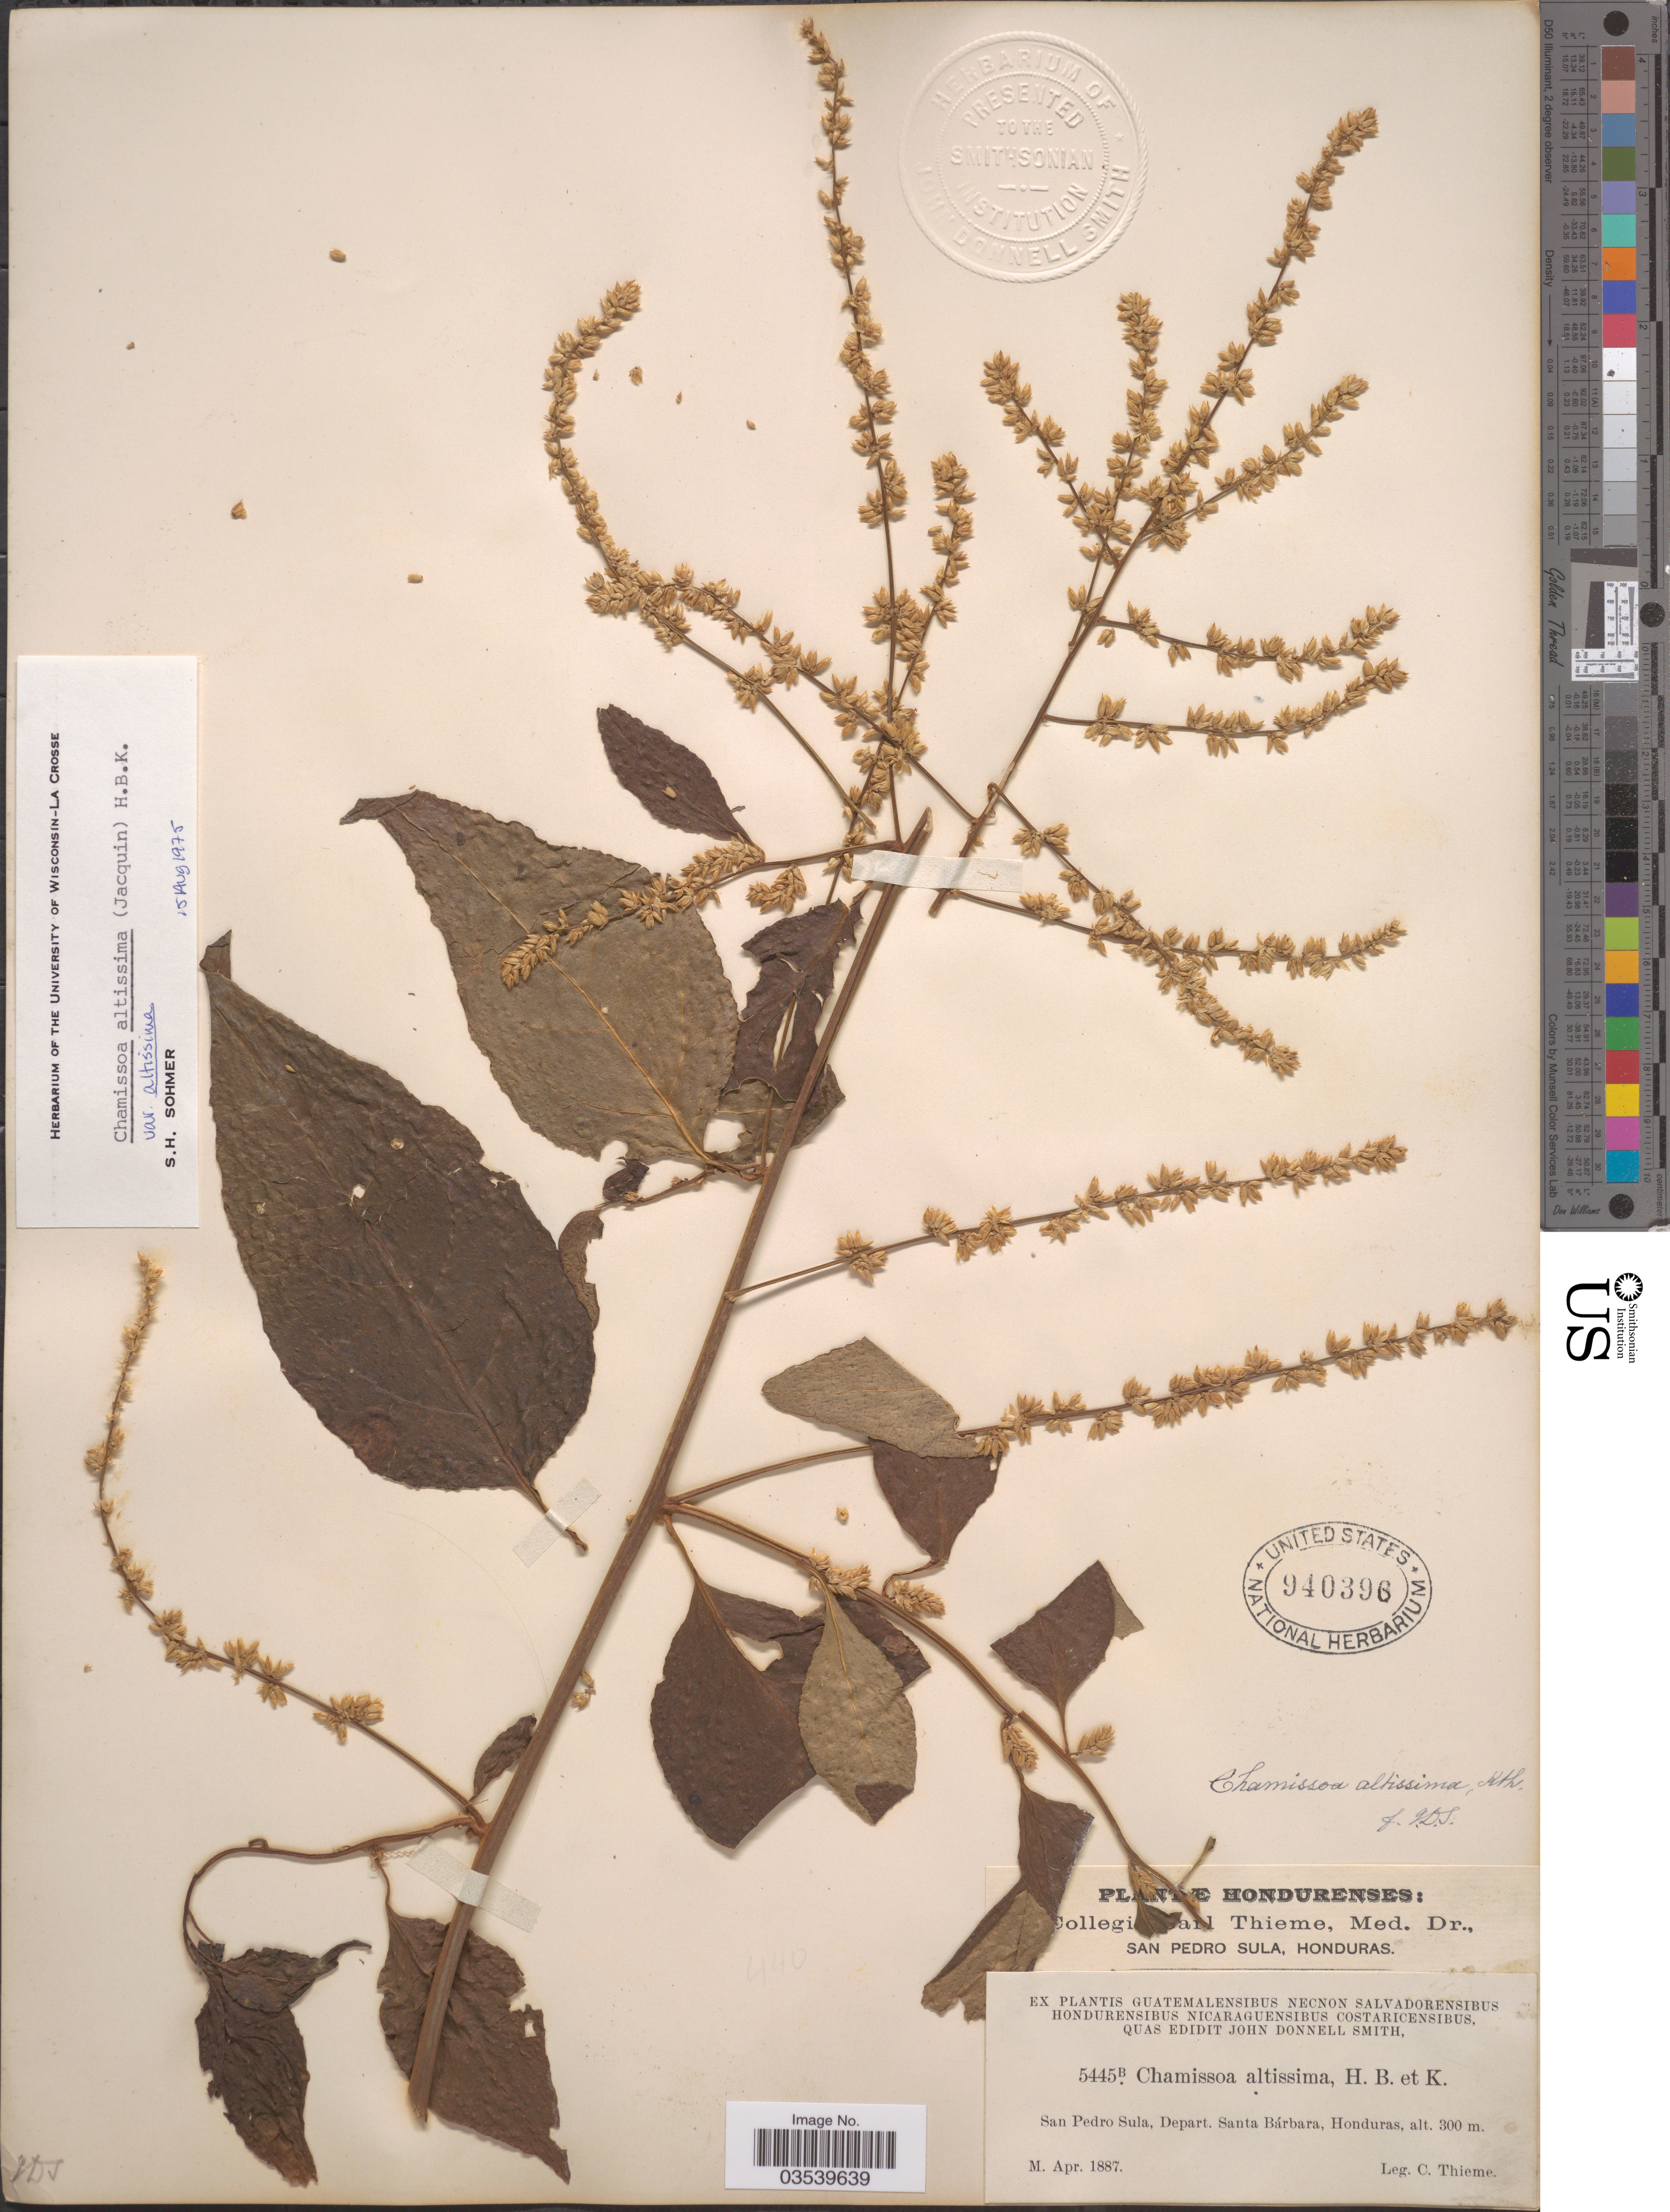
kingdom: Plantae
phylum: Tracheophyta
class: Magnoliopsida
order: Caryophyllales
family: Amaranthaceae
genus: Chamissoa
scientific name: Chamissoa altissima var. altissima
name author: (Jacq.) Kunth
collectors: C. Thieme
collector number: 5445B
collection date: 1887-04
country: Honduras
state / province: Santa Bárbara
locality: San Pedro Sula, Depart. Santa Bárbara.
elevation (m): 300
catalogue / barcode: US 940396